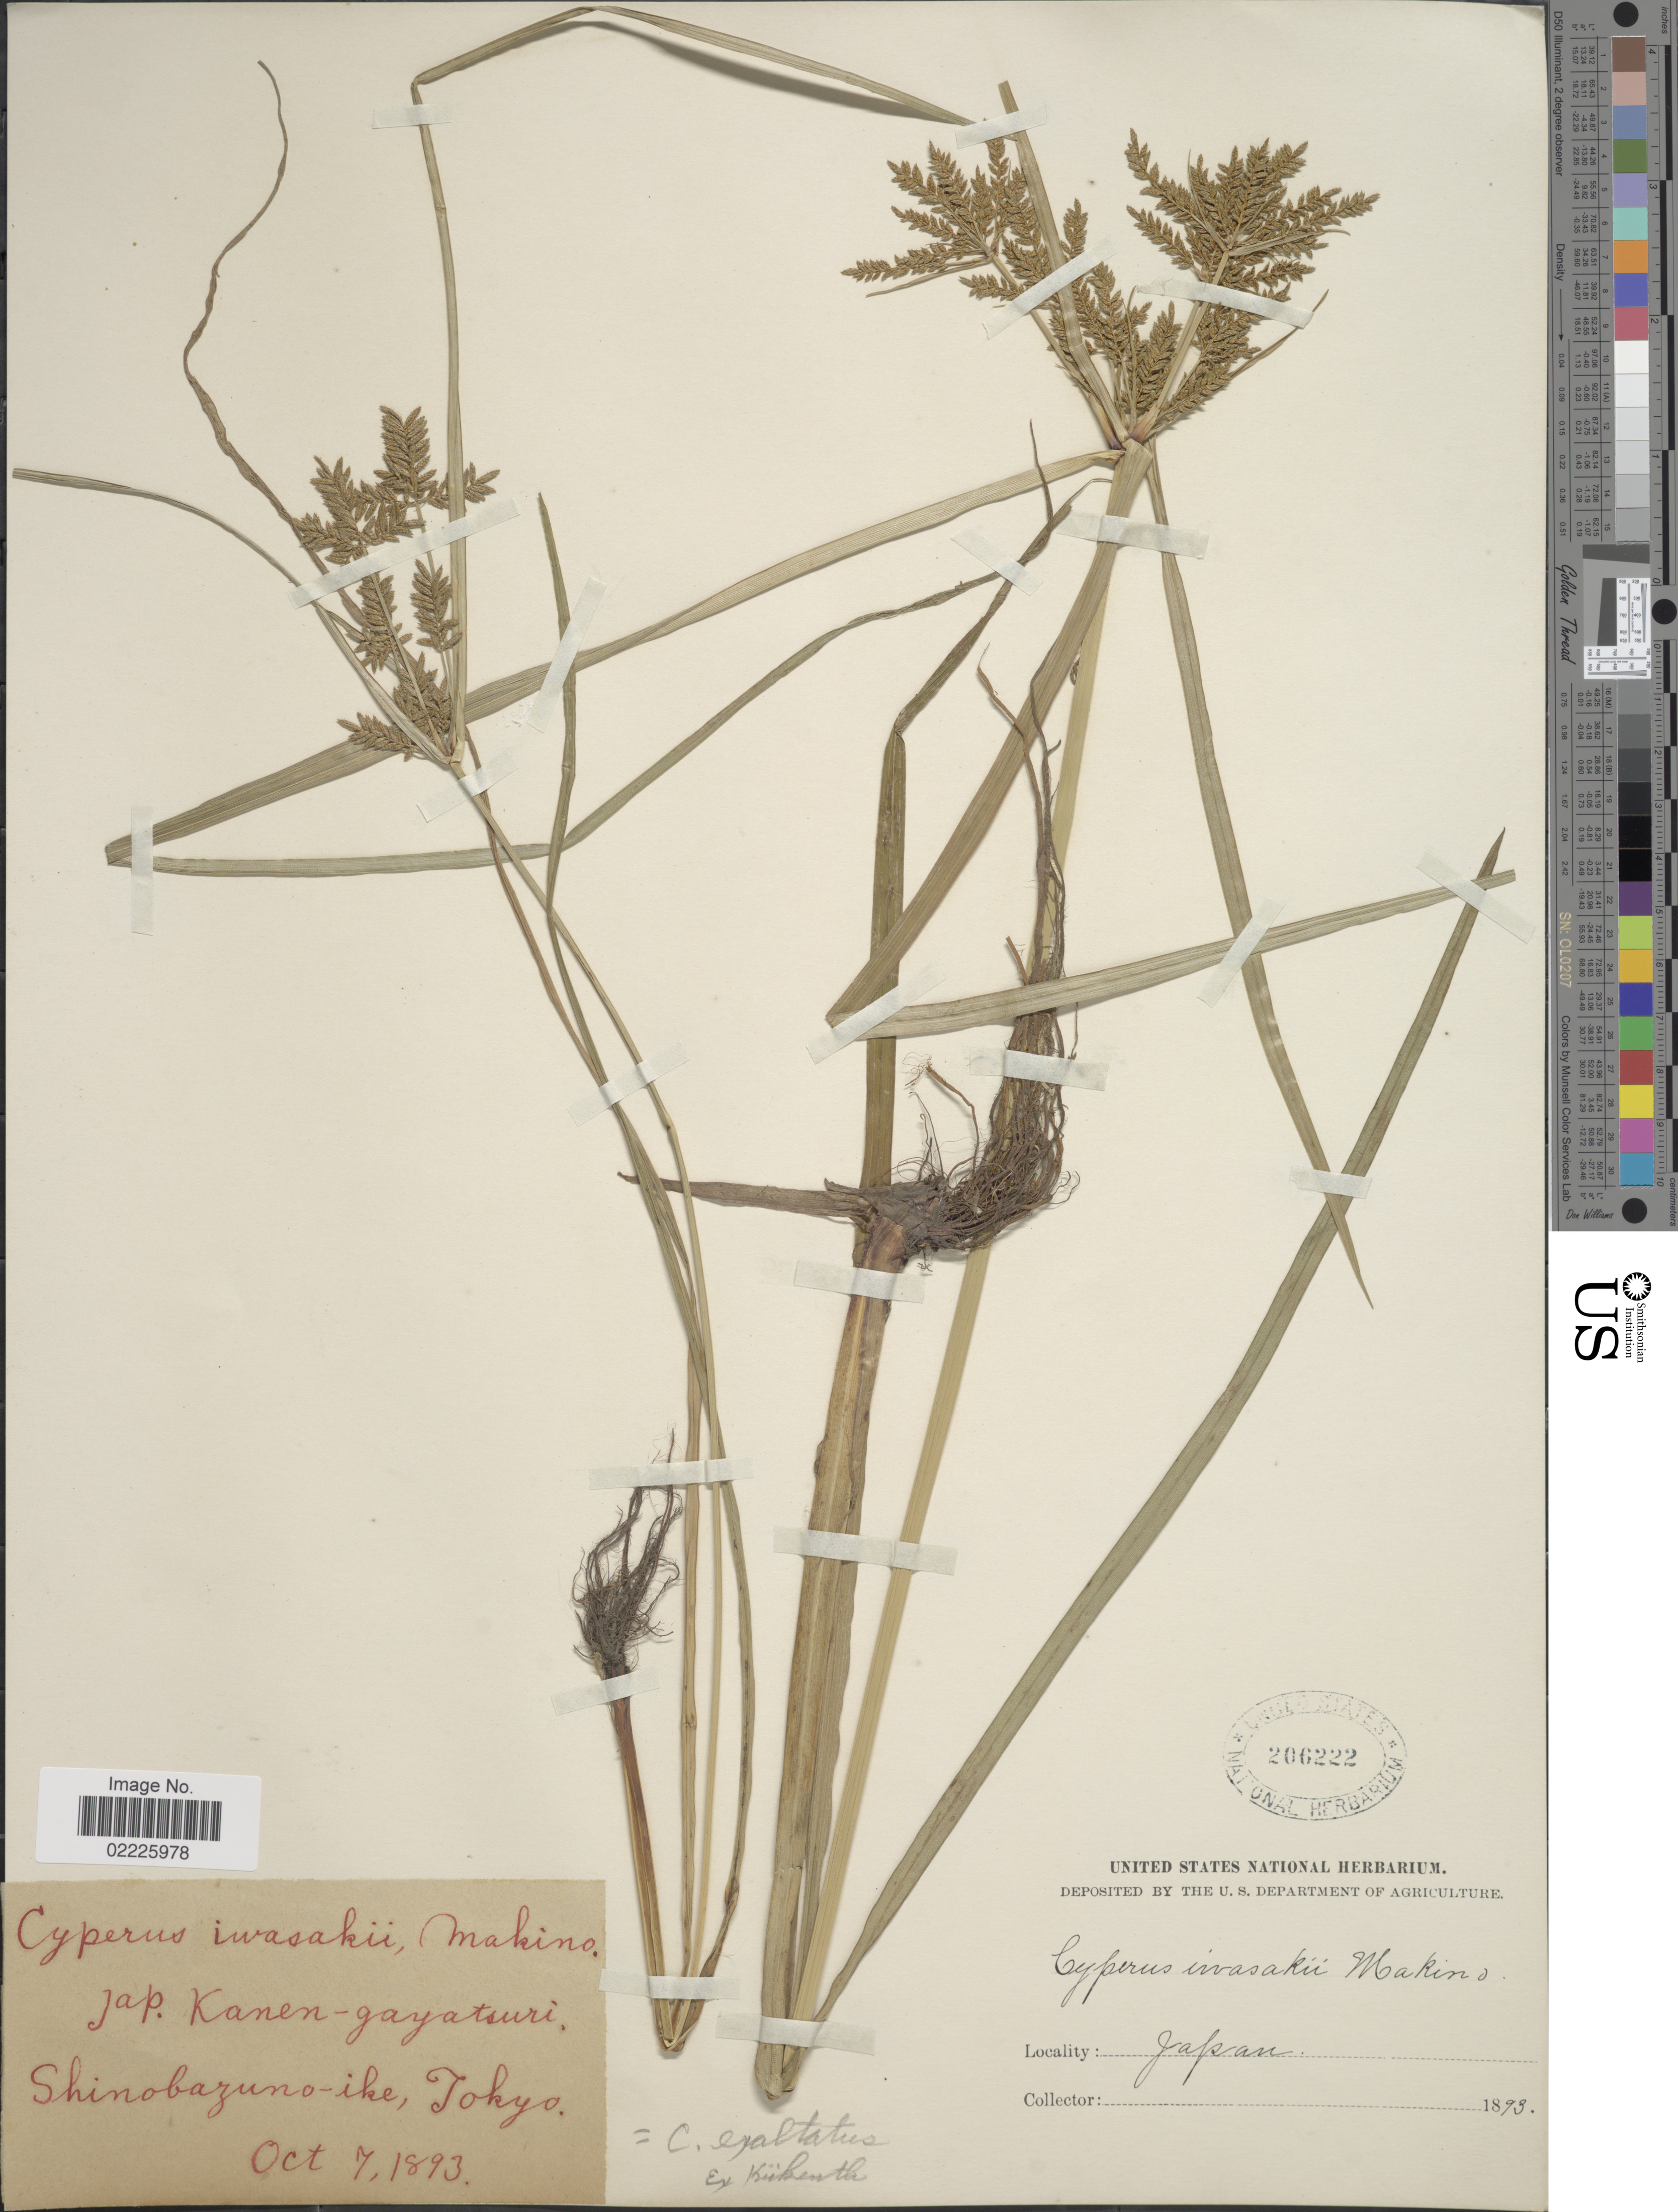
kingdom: Plantae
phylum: Tracheophyta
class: Liliopsida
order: Poales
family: Cyperaceae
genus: Cyperus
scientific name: Cyperus exaltatus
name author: Retz.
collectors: ex herb. United States National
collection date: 1893-10-07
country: Japan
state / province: Tokyo, Federal City of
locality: Shinobazuno-ike, Tokyo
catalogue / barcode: US 206222